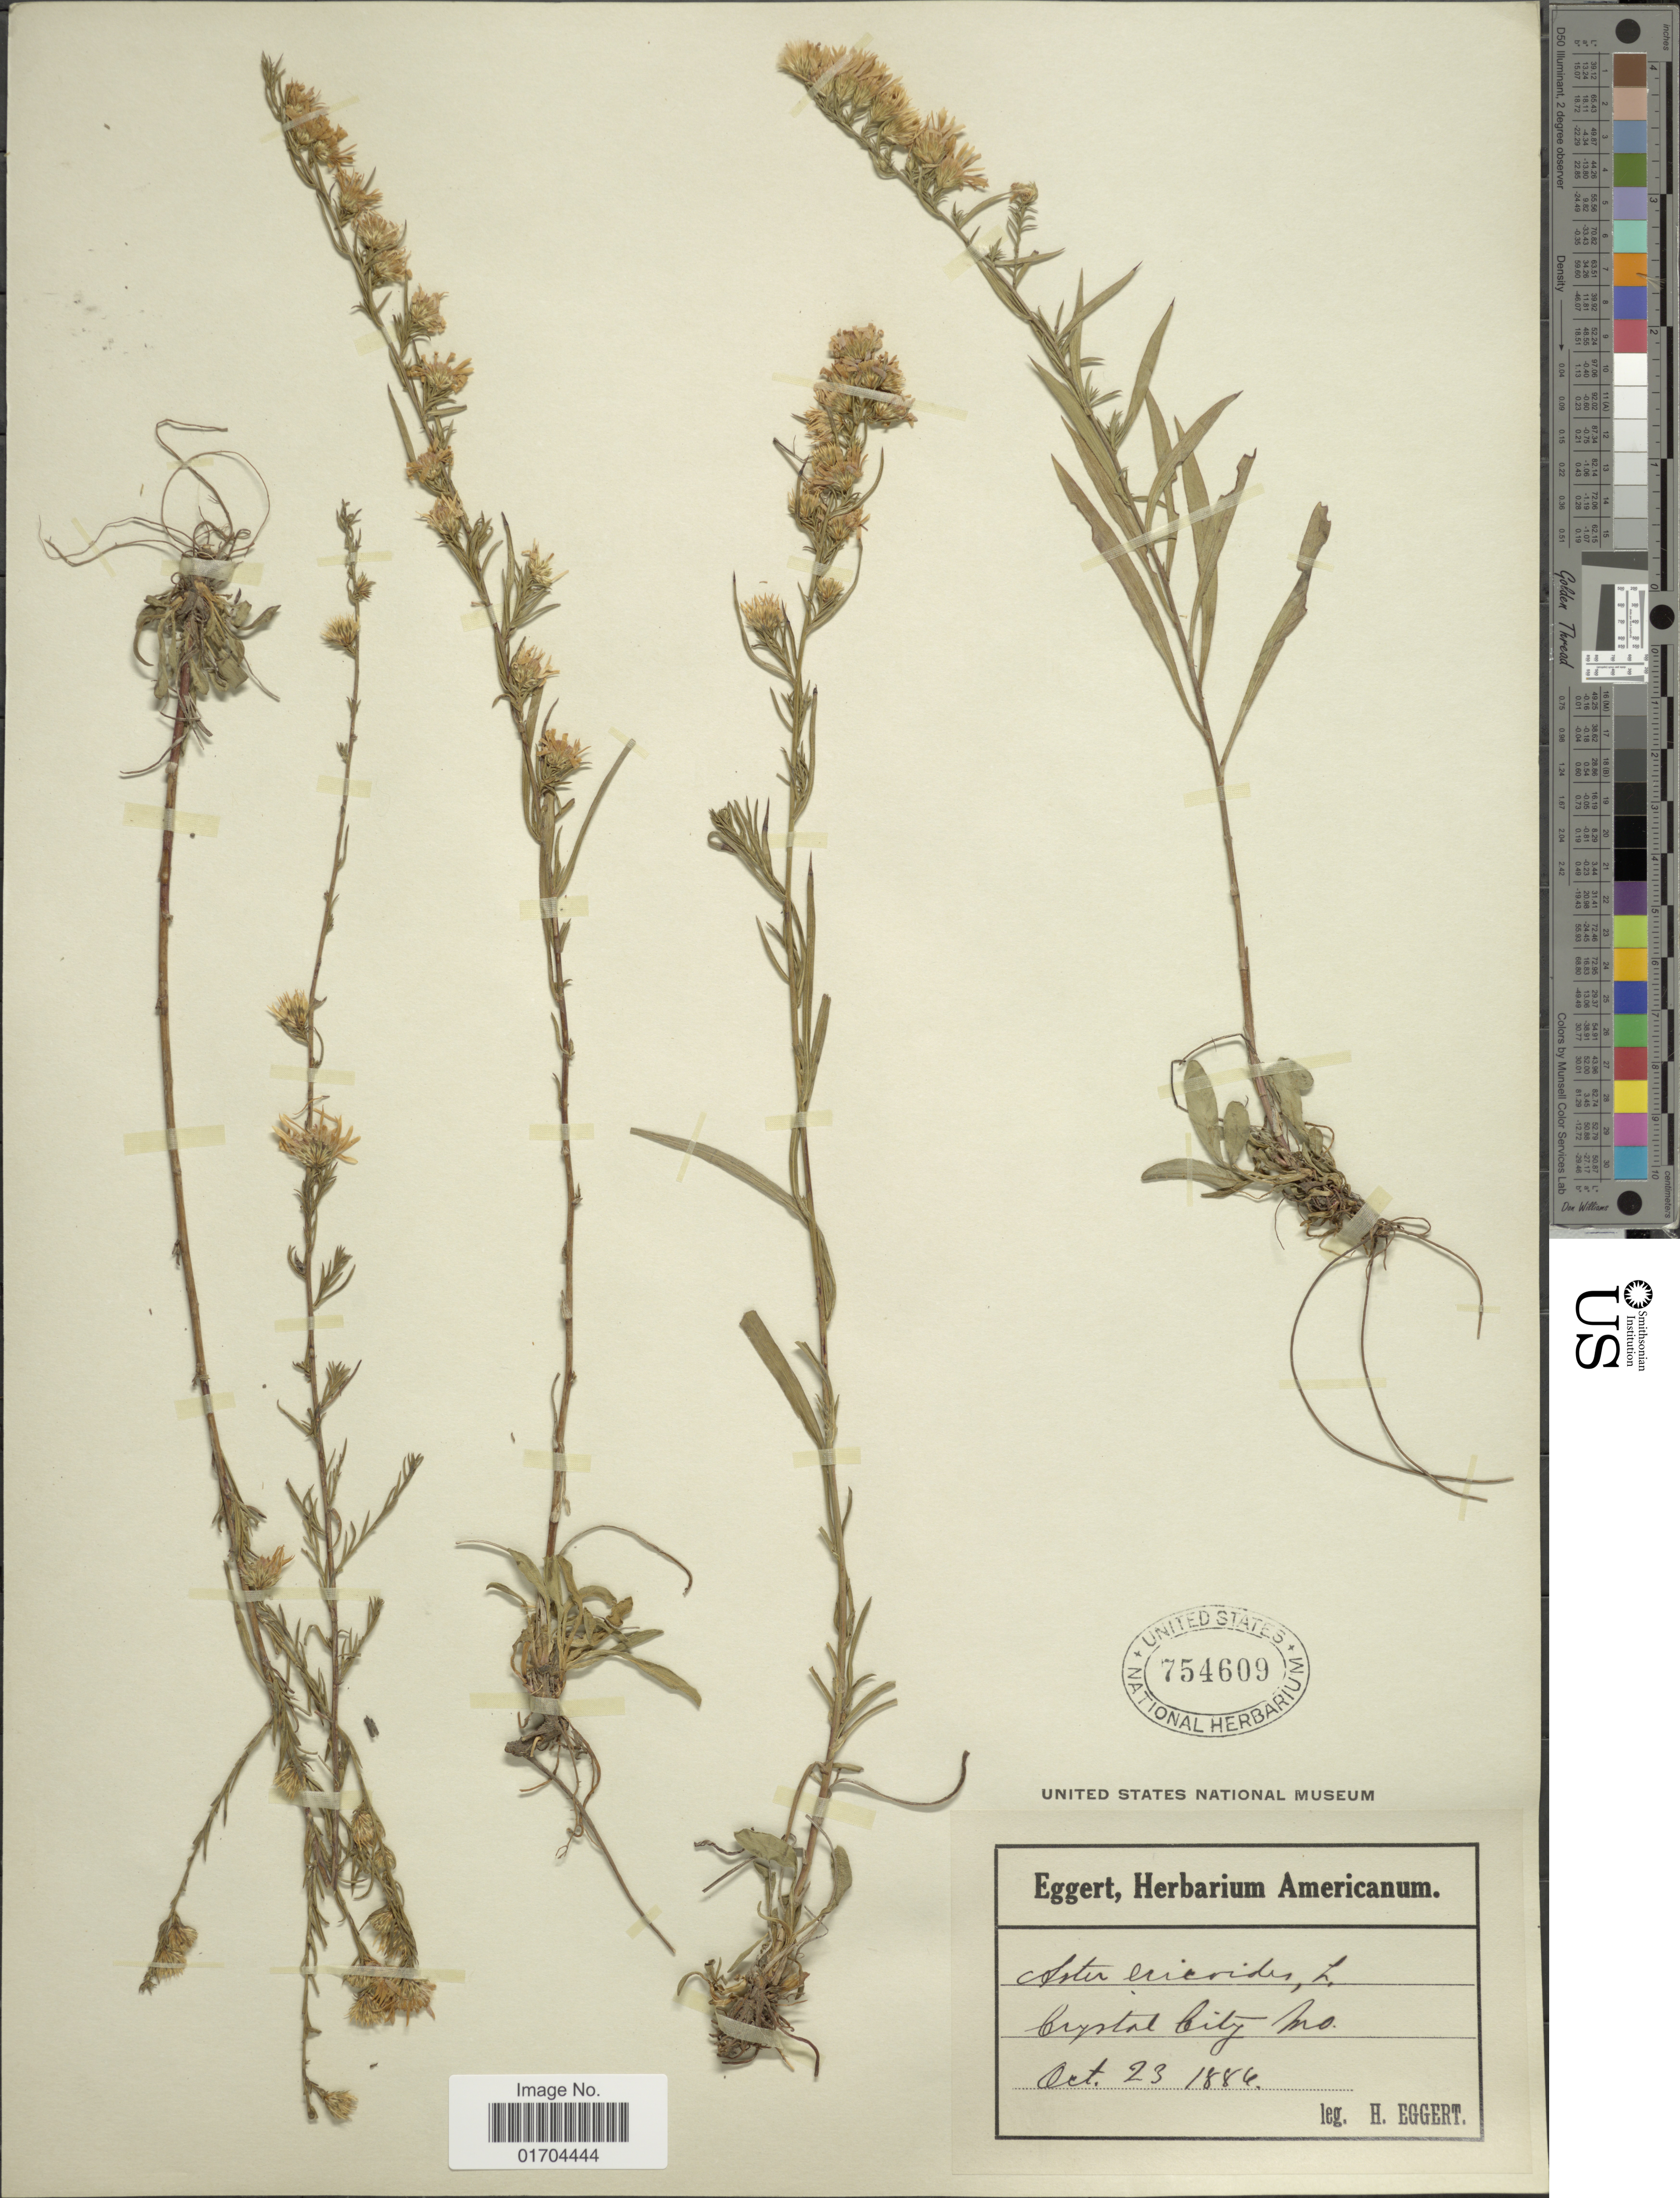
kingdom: Plantae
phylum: Tracheophyta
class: Magnoliopsida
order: Asterales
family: Asteraceae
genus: Symphyotrichum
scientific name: Symphyotrichum sp.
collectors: H. Eggert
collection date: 1884-10-23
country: United States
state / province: Missouri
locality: Crystal City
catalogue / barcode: US 754609